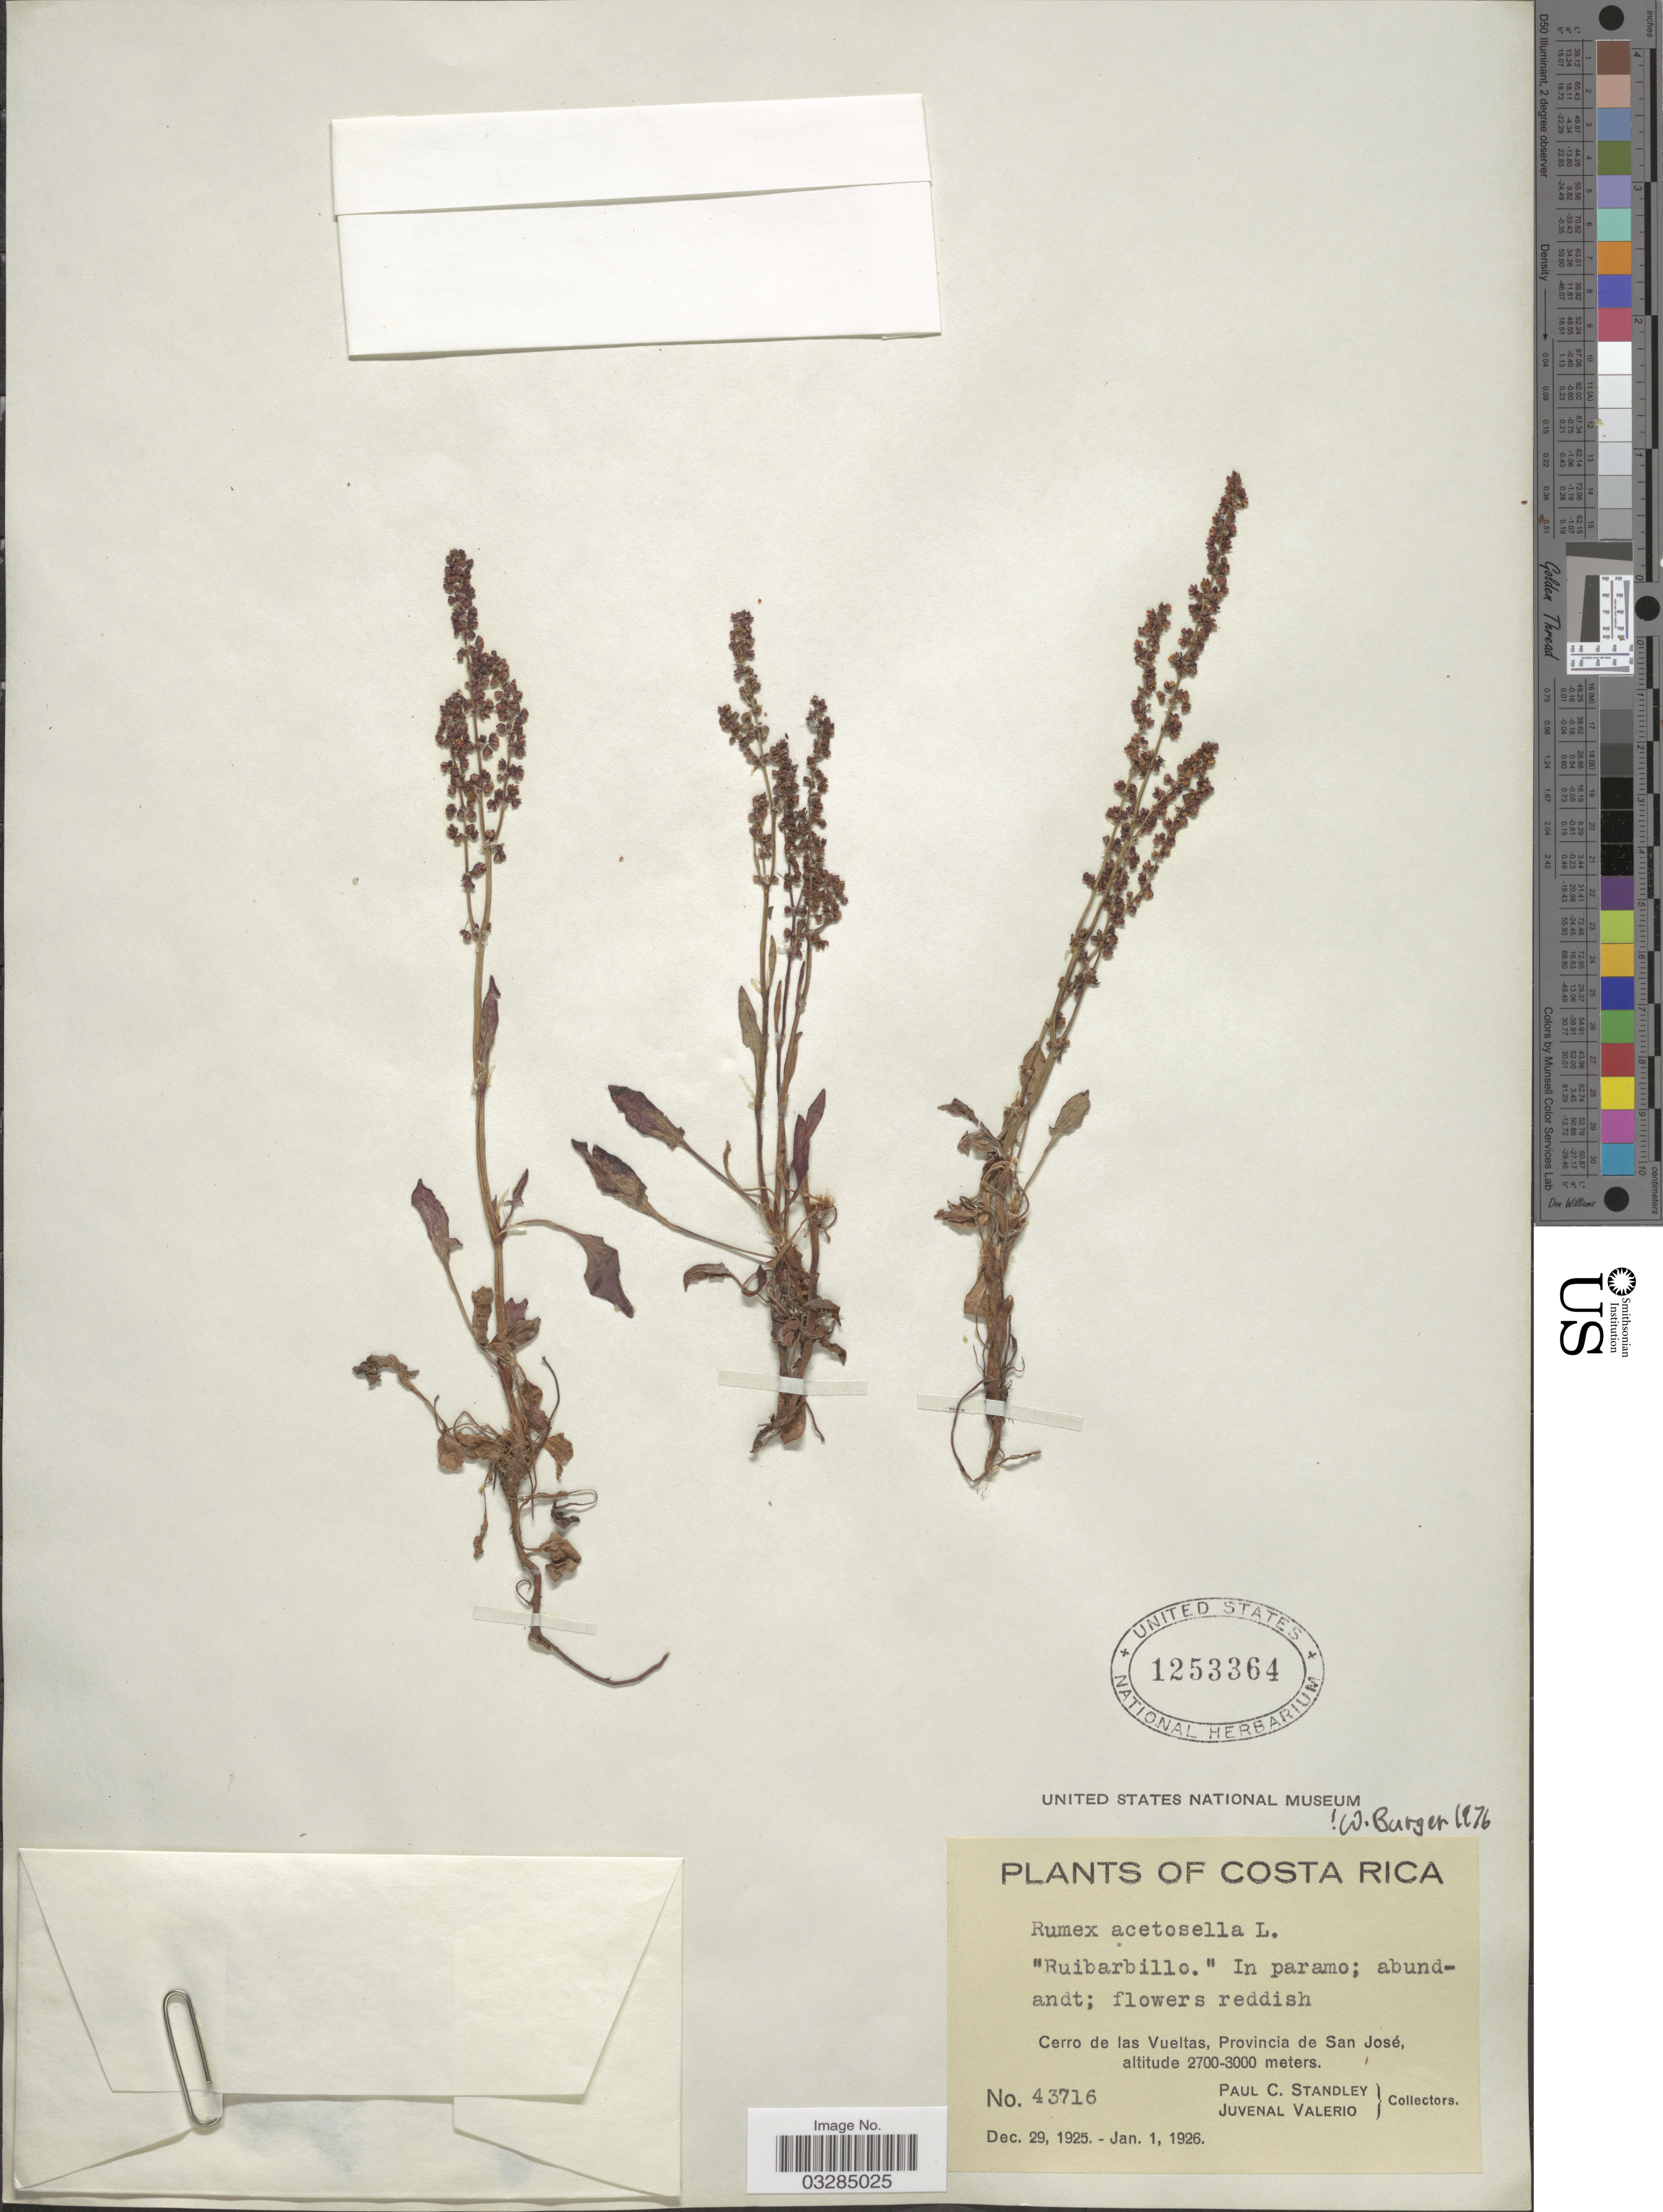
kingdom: Plantae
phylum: Tracheophyta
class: Magnoliopsida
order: Caryophyllales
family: Polygonaceae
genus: Rumex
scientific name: Rumex acetosella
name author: L.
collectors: P. C. Standley & J. Valerio R.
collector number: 43716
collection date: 1925-12-29/1926-01-01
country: Costa Rica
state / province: San José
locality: Cerro de las Vueltas.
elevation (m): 2700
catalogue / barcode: US 1253364